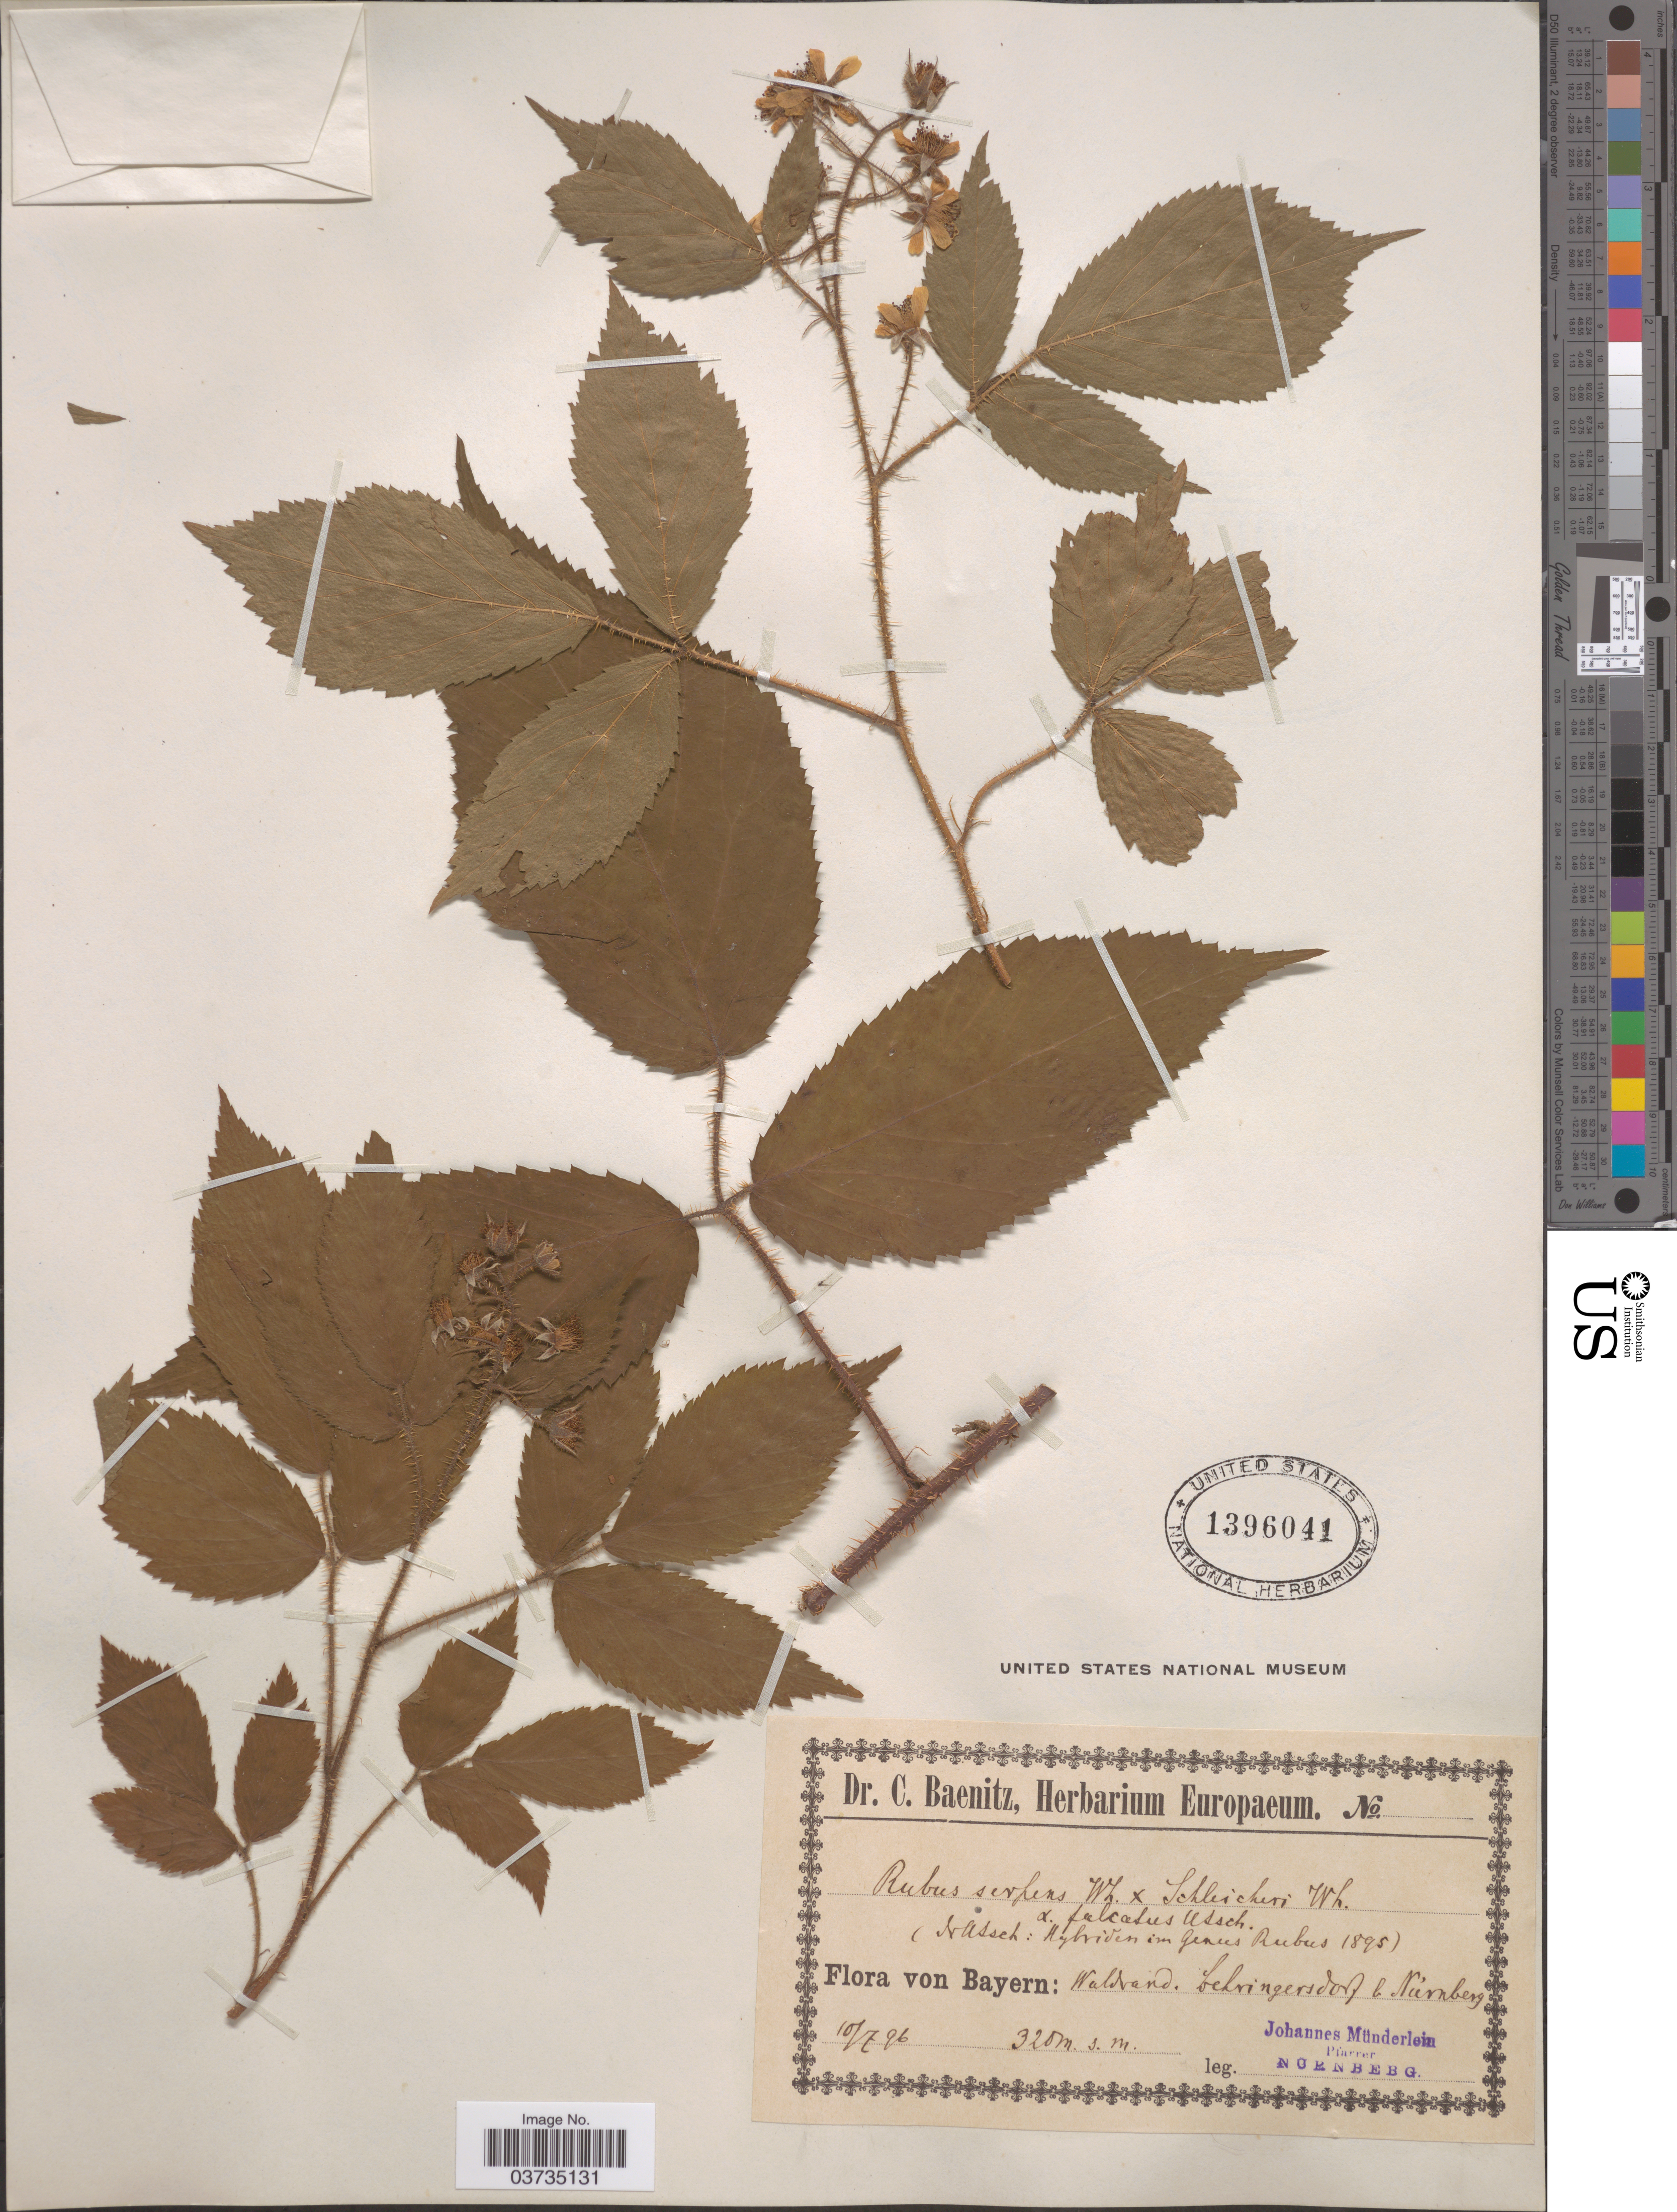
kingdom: Plantae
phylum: Tracheophyta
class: Magnoliopsida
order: Rosales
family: Rosaceae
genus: Rubus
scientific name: Rubus serpens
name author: Weihe ex Lej. & Courtois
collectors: J. Münderlein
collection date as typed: Transcribed d/m/y: 10/7/96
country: Germany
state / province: Bayern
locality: Waldrand. Behringersdorf [interpreted] b. Nürnberg.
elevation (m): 320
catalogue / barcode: US 1396041